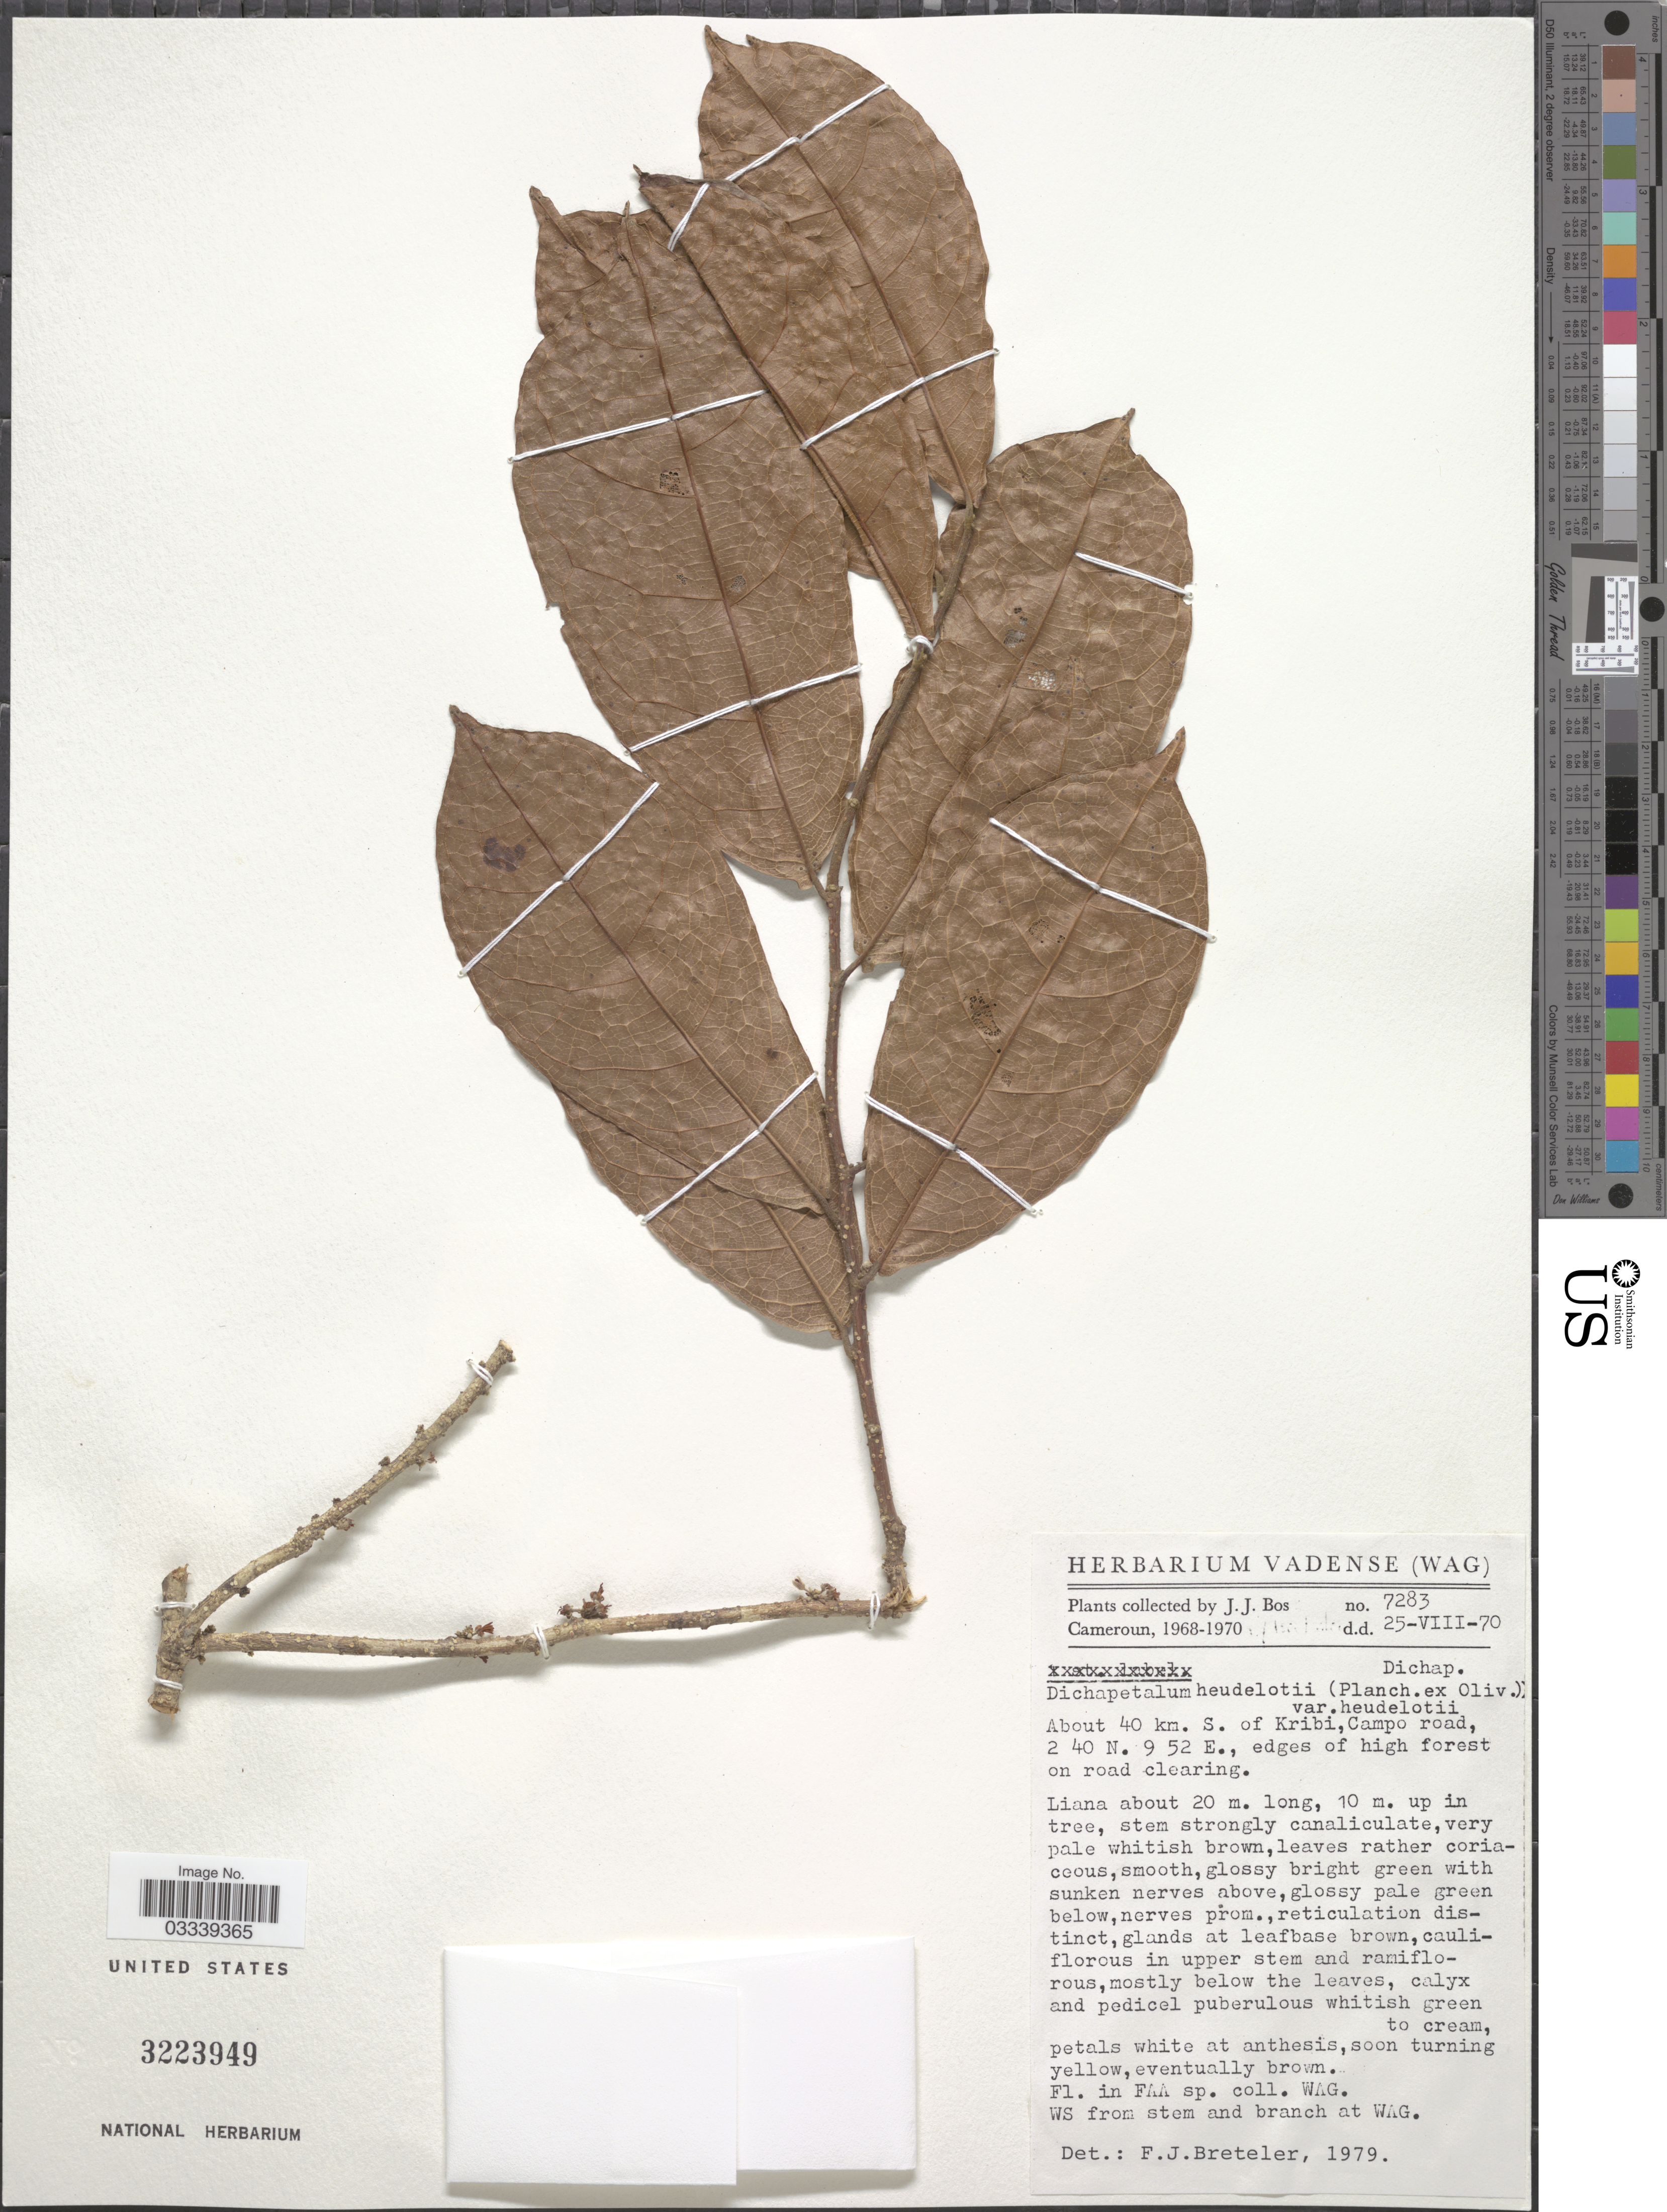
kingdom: Plantae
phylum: Tracheophyta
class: Magnoliopsida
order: Malpighiales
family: Dichapetalaceae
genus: Dichapetalum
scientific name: Dichapetalum heudelotii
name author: (Planch. ex Oliv.) Baill.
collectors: J. J. Bos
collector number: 7283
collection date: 1970-08-25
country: Cameroon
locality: About 40 km. S. of Kribi, Campo road.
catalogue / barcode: US 3223949